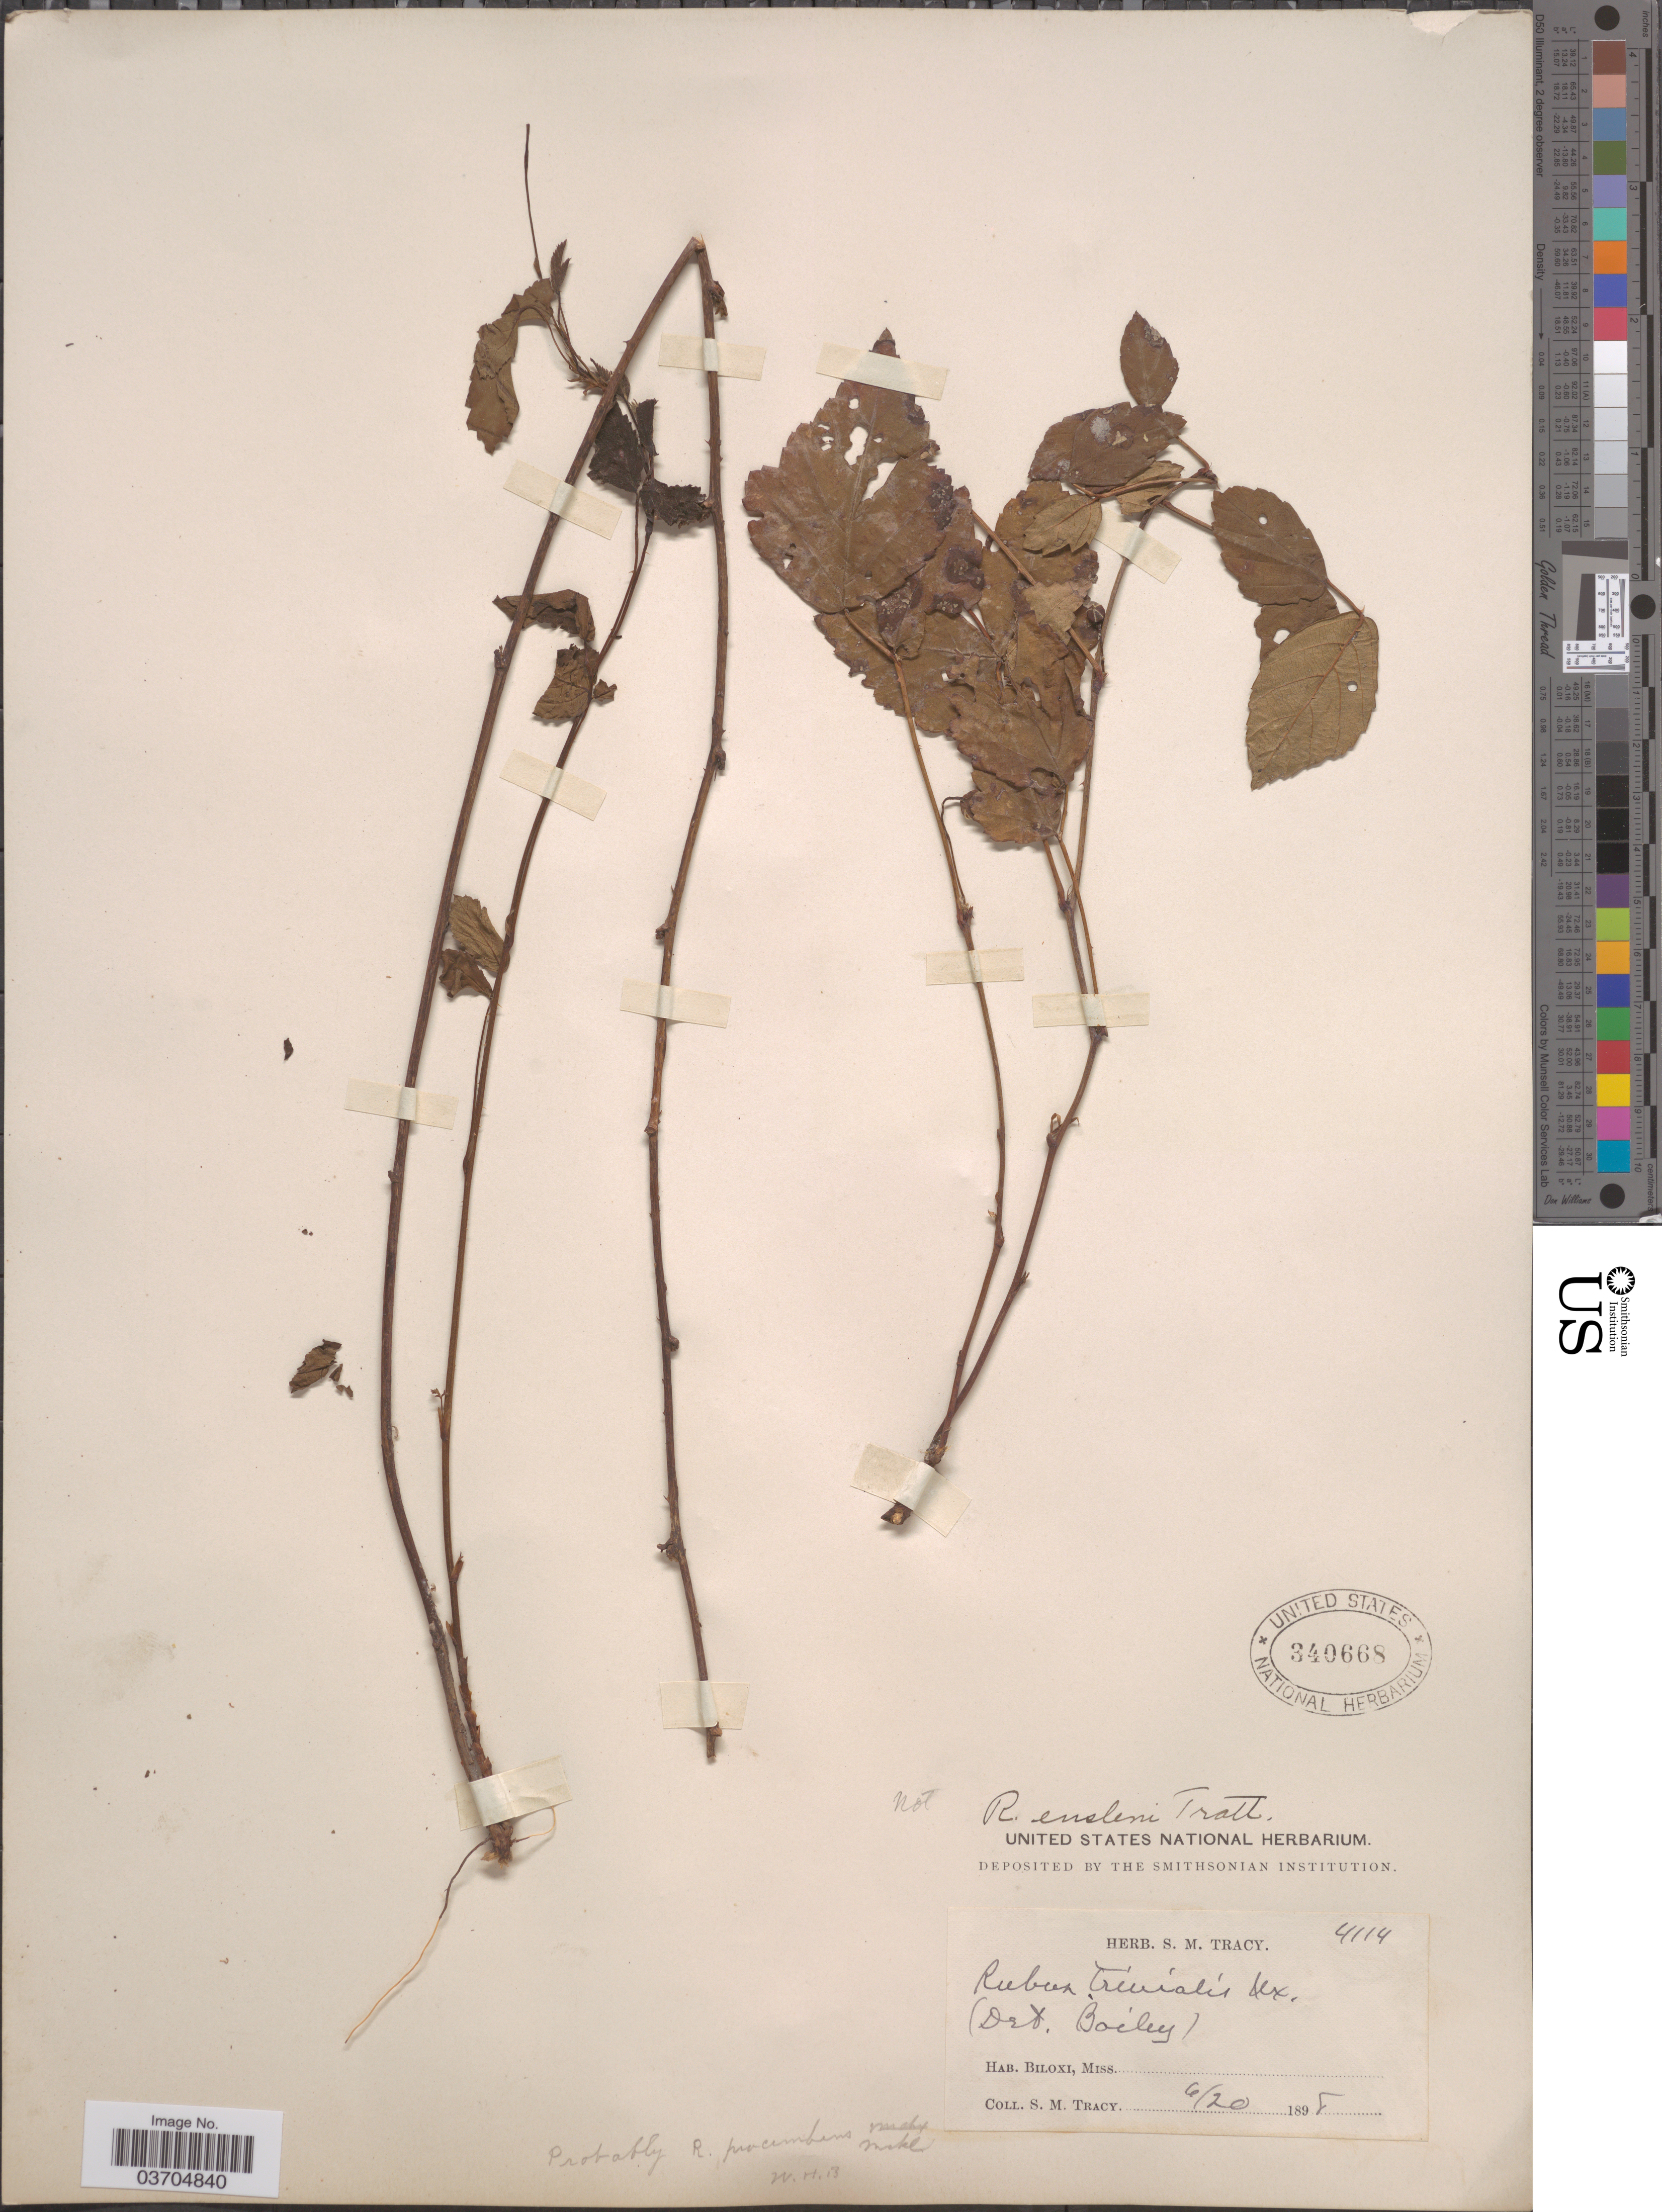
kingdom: Plantae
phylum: Tracheophyta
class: Magnoliopsida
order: Rosales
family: Rosaceae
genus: Rubus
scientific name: Rubus enslenii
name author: Tratt.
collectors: S. M. Tracy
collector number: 4114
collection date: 1898-04-20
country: United States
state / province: Mississippi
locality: Hab. Biloxi.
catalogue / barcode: US 340668